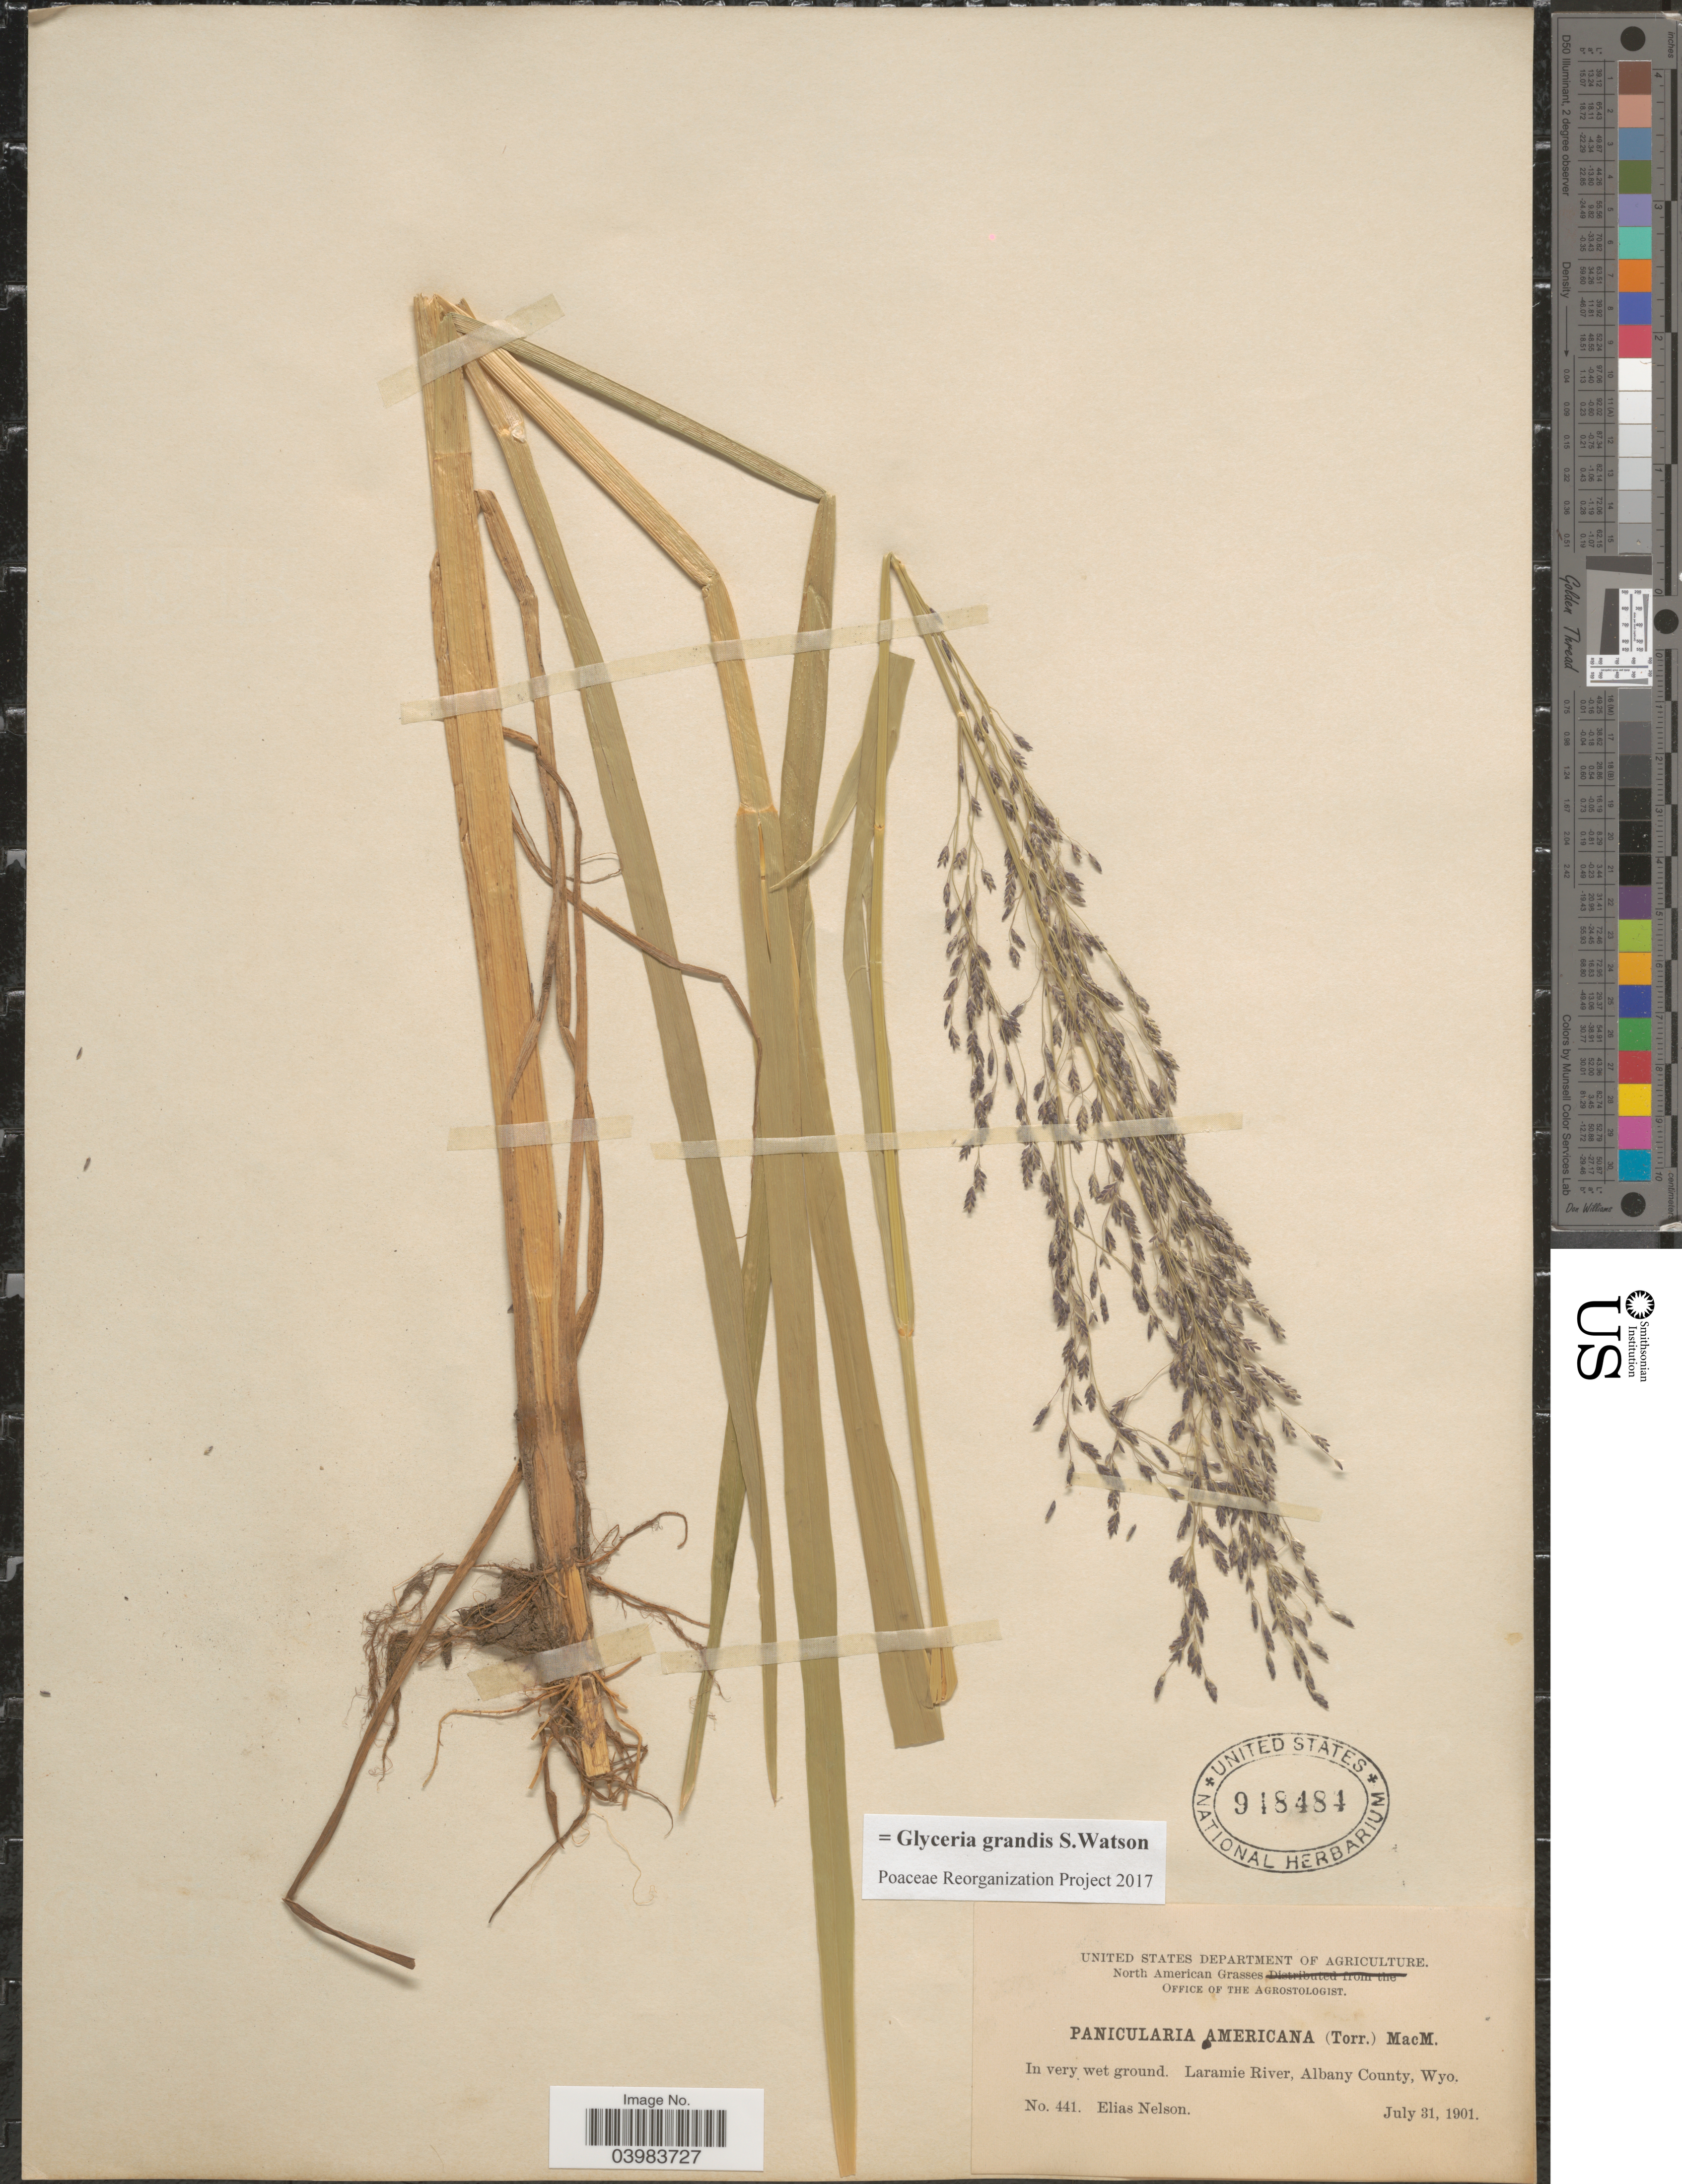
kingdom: Plantae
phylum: Tracheophyta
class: Liliopsida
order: Poales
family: Poaceae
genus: Glyceria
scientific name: Glyceria grandis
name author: S. Watson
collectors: E. Nelson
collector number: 441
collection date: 1901-07-31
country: United States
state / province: Wyoming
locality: Laramie River, Albany County.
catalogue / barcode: US 948484